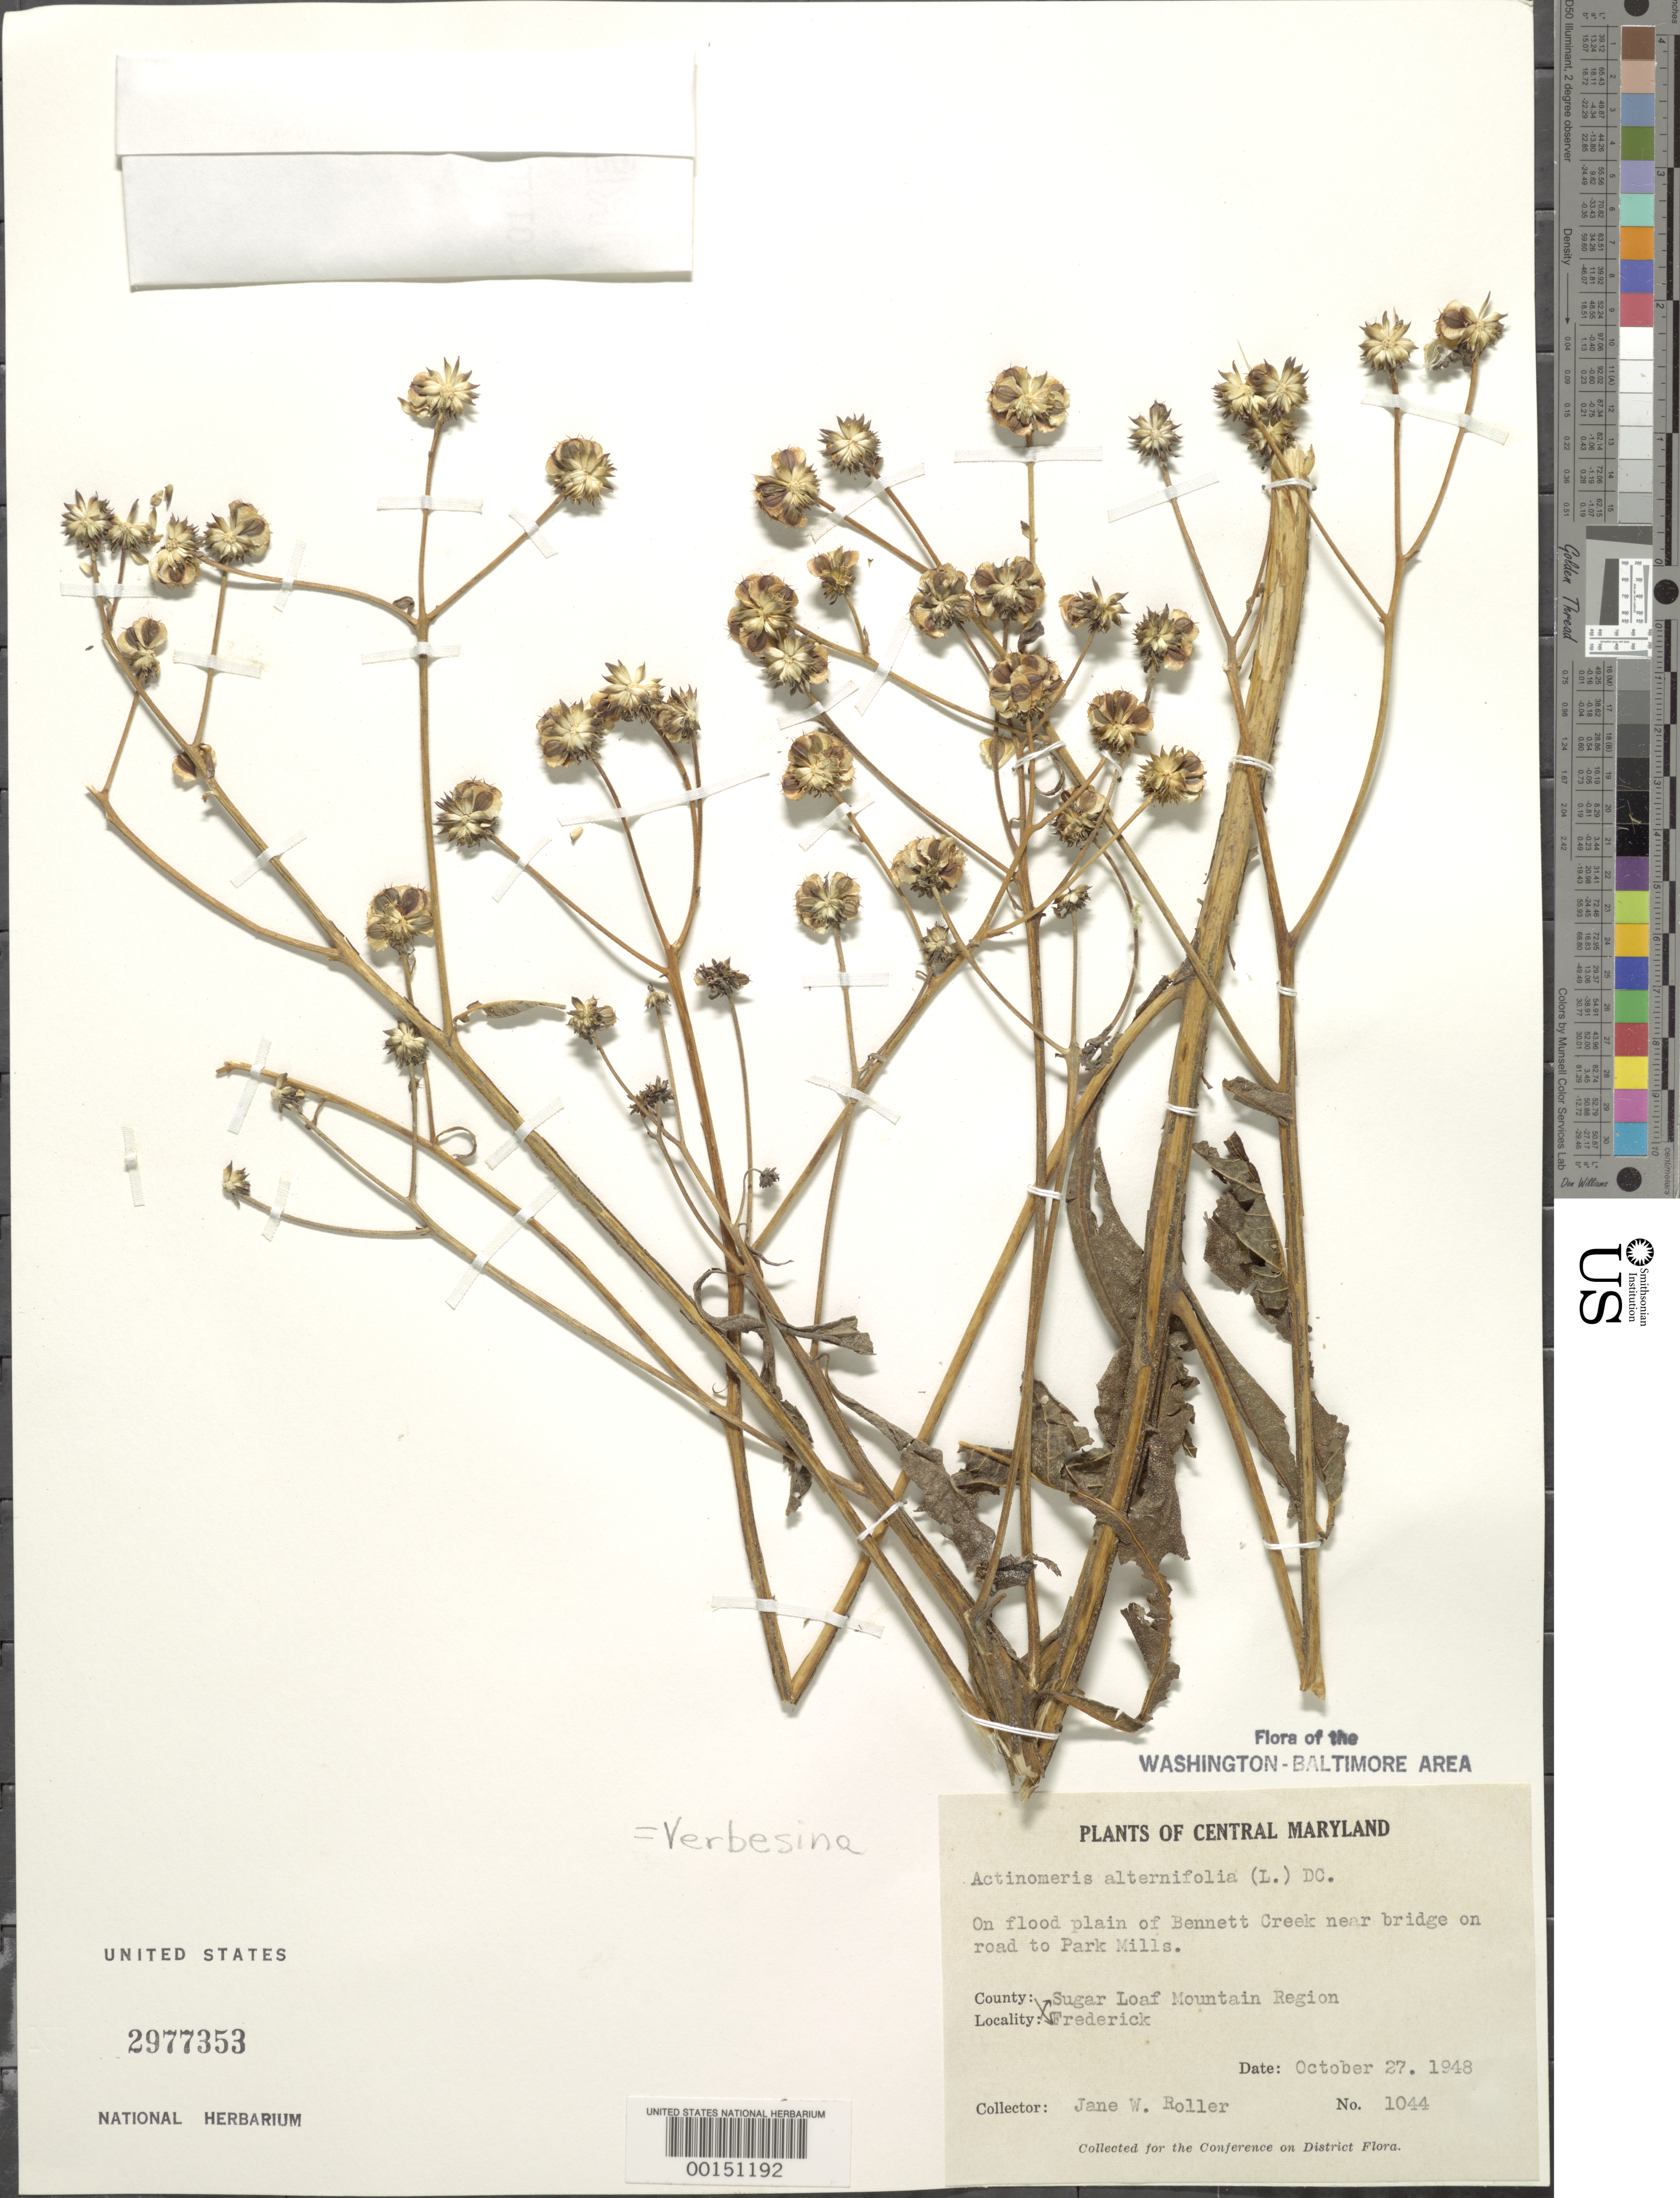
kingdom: Plantae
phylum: Tracheophyta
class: Magnoliopsida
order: Asterales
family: Asteraceae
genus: Verbesina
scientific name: Verbesina alternifolia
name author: (L.) Britton ex Kearney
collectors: J. W. Roller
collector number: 1044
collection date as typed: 27 Oct 1948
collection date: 1948-10-27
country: United States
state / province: Maryland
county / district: Frederick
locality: Sugar Loaf Mountain, Bennett Creek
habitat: Floodplain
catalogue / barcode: US 2977353